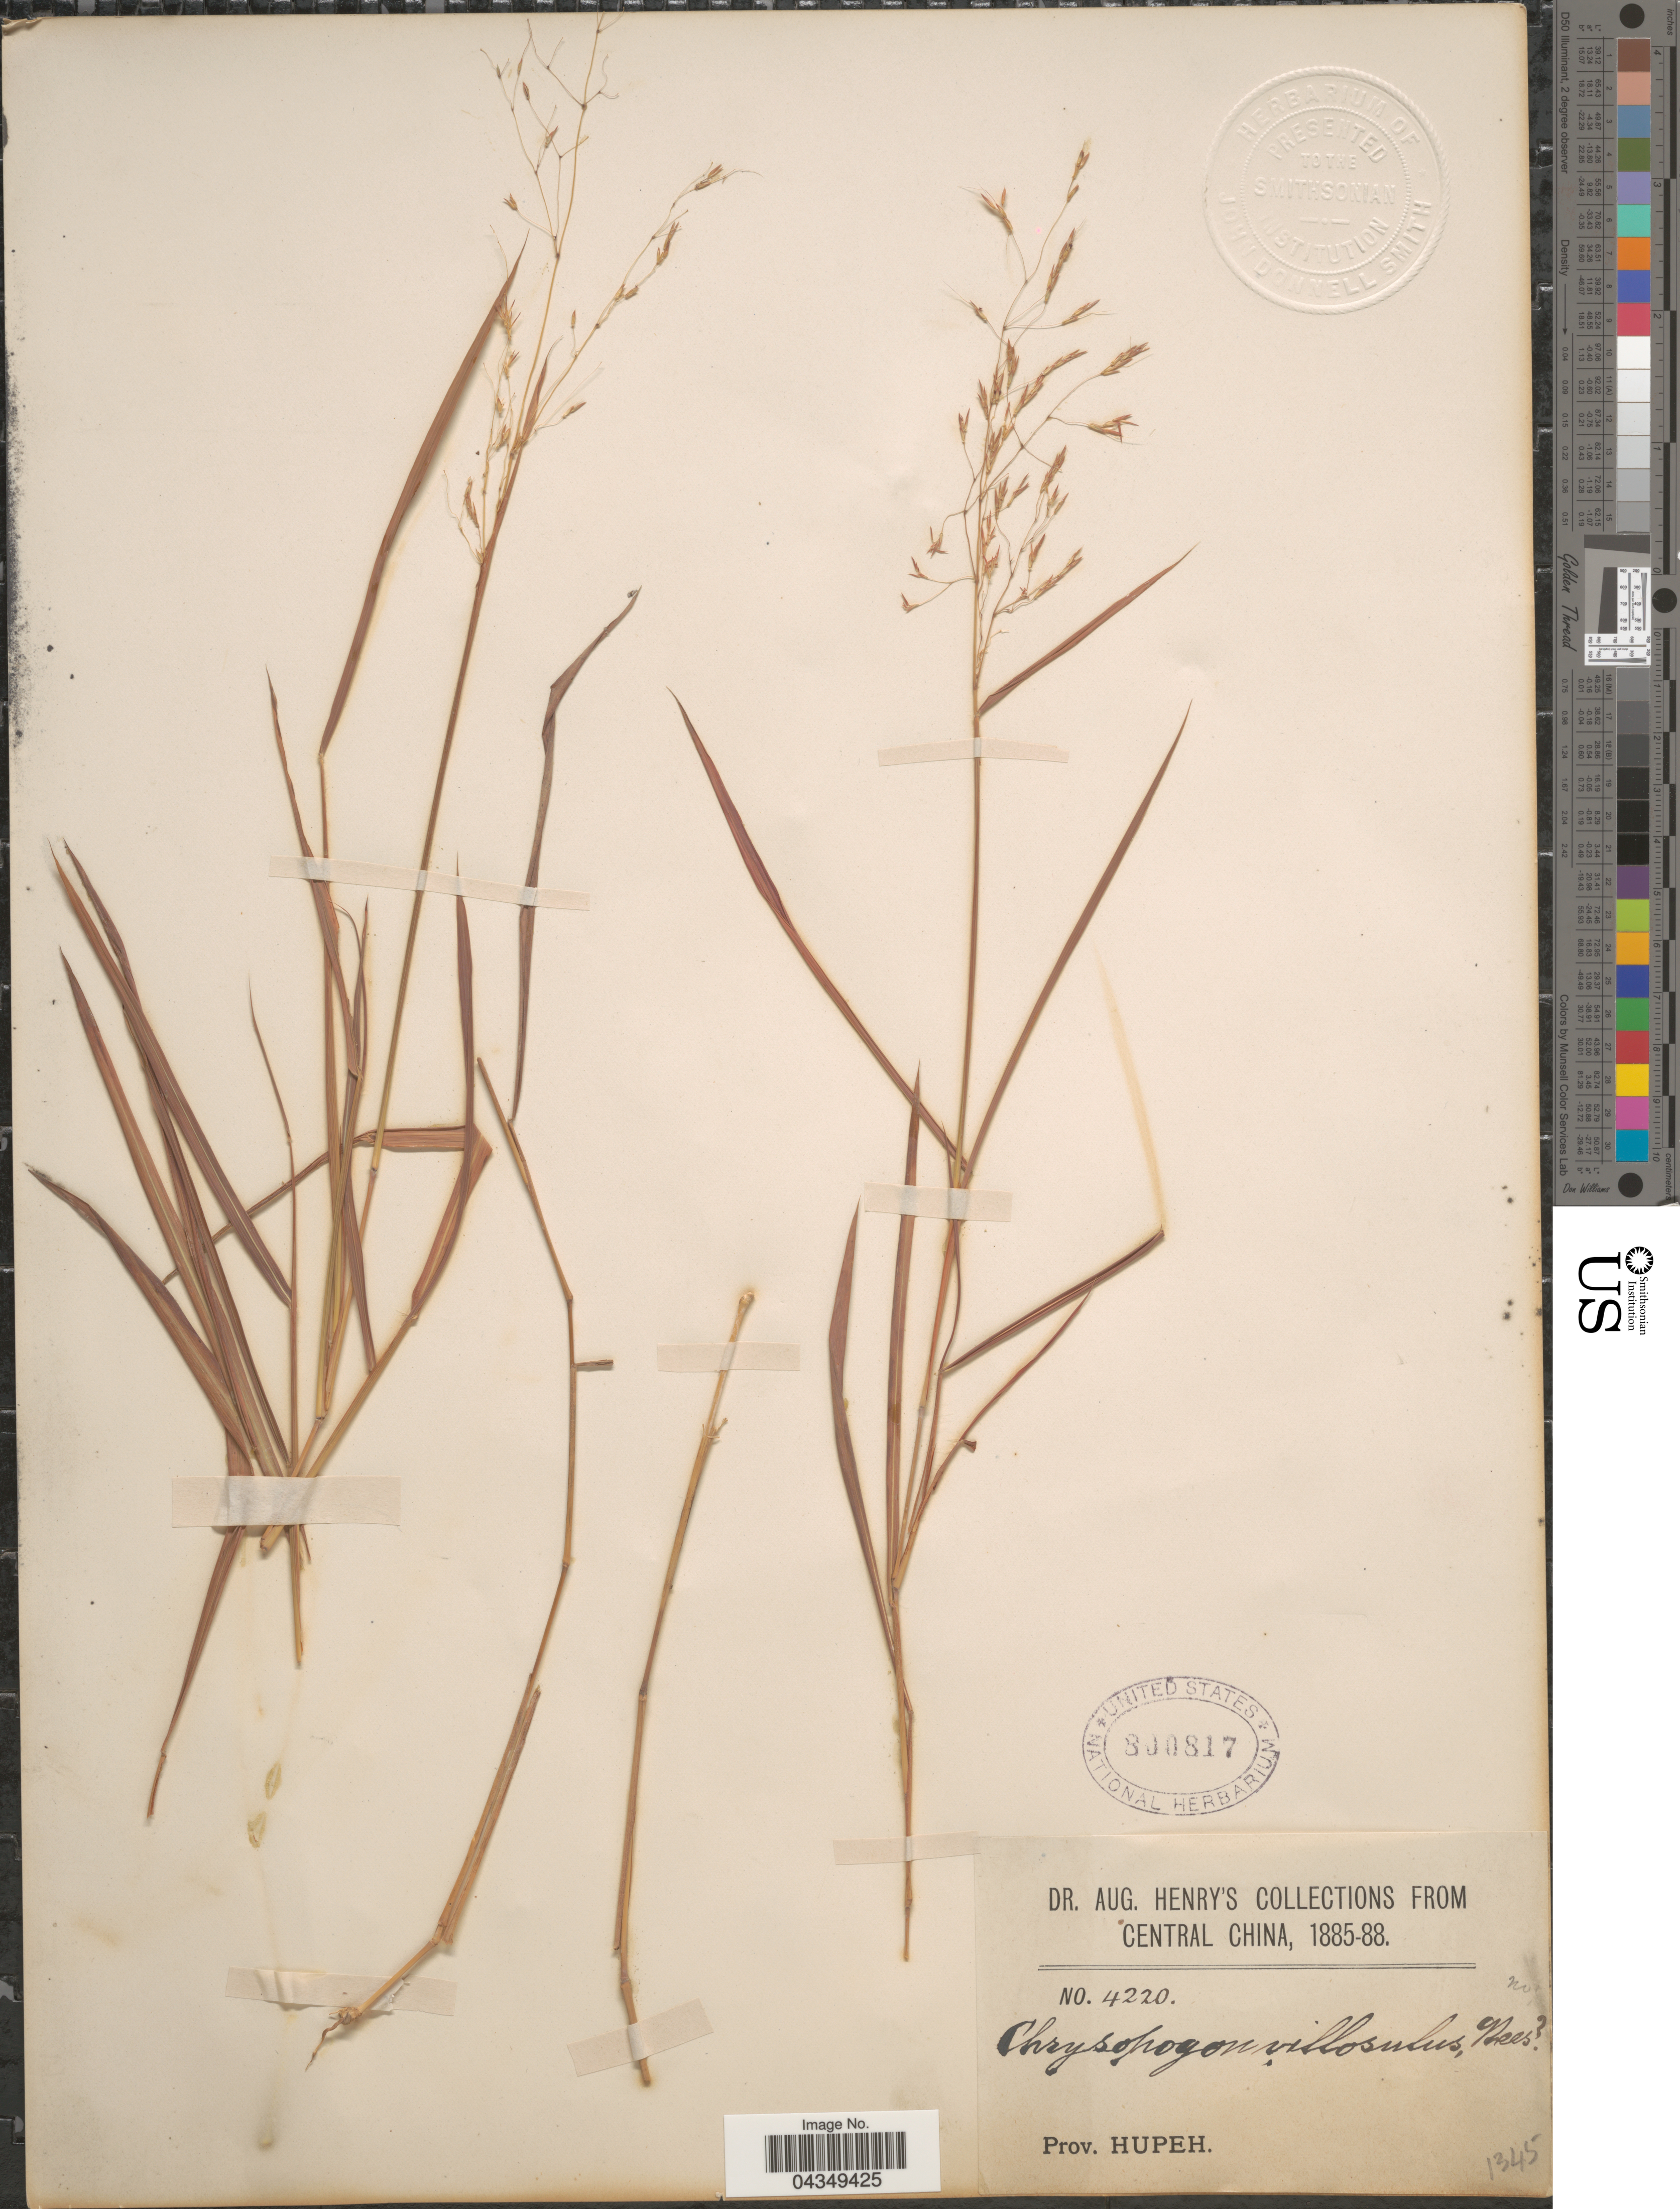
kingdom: Plantae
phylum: Tracheophyta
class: Liliopsida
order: Poales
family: Poaceae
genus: Capillipedium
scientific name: Capillipedium assimile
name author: (Steud.) A. Camus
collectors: A. Henry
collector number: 4220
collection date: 1885/1888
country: China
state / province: Hubei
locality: Prov. Hupeh.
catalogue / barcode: US 800817